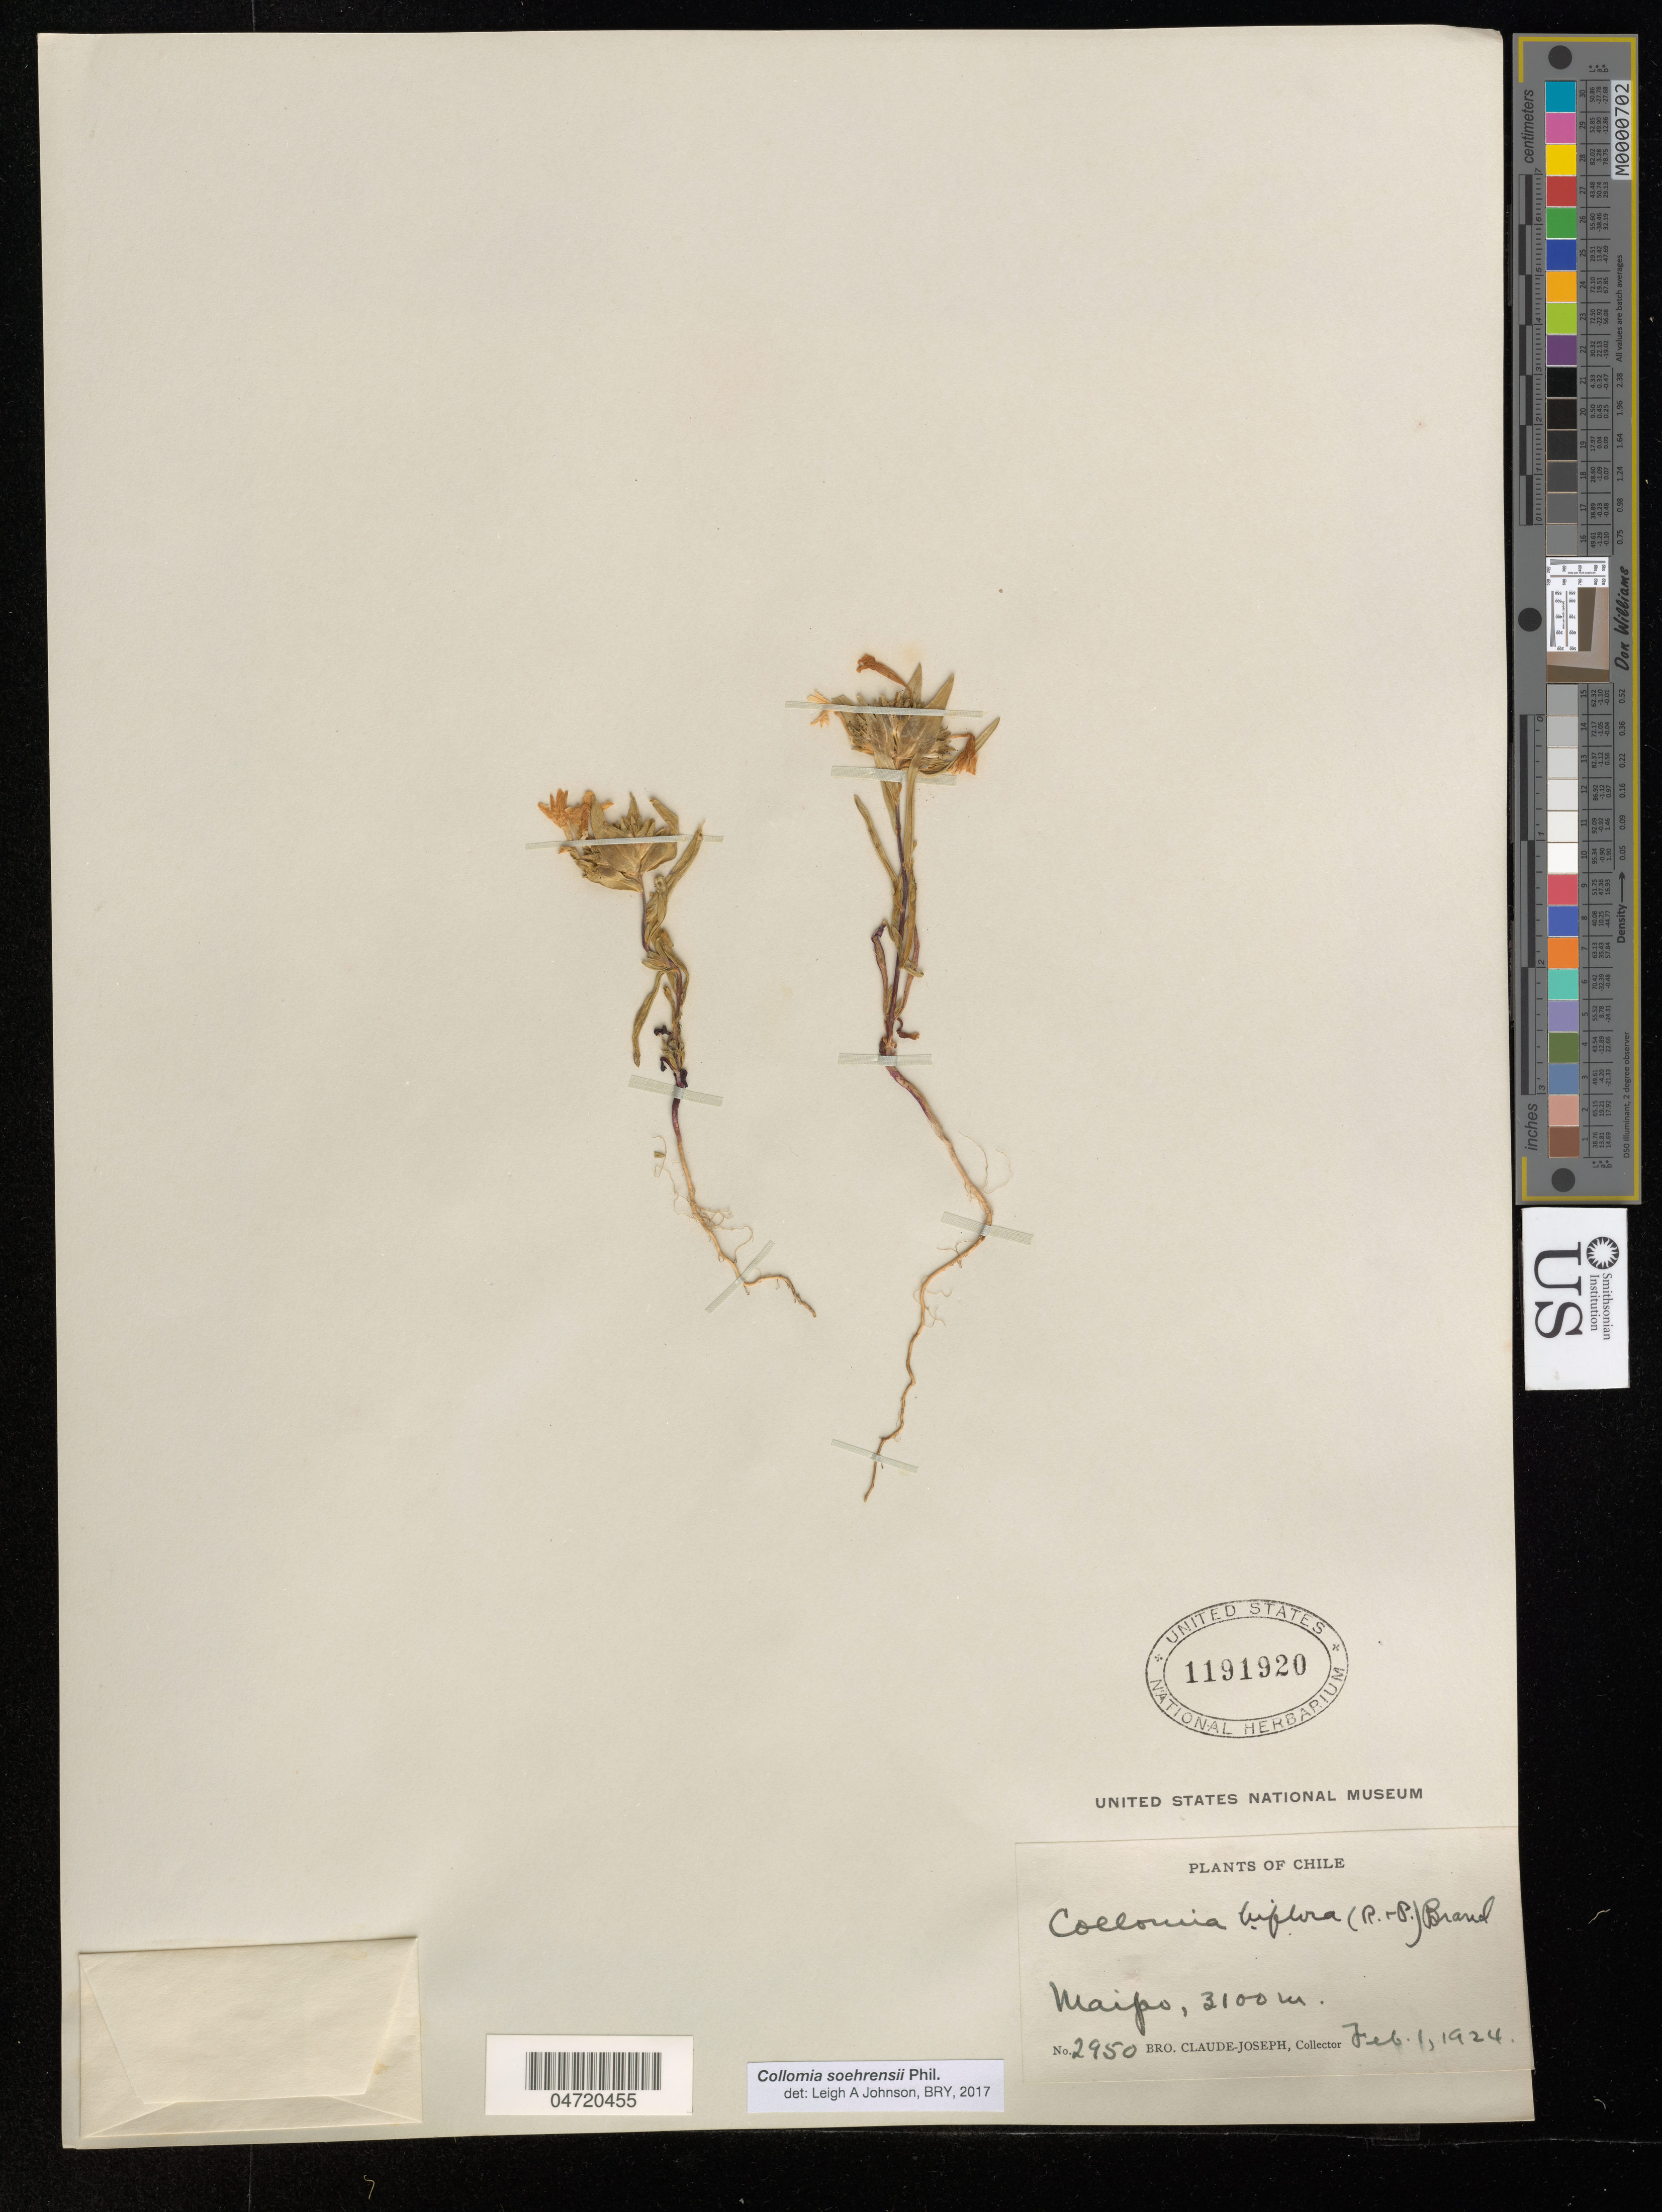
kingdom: Plantae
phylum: Tracheophyta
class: Magnoliopsida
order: Ericales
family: Polemoniaceae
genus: Collomia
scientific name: Collomia soehrensii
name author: Phil.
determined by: Johnson, Leigh Alma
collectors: Bro. Claude-Joseph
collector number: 2950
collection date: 1924-02-01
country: Chile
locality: Maipo.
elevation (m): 3100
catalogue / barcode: US 1191920